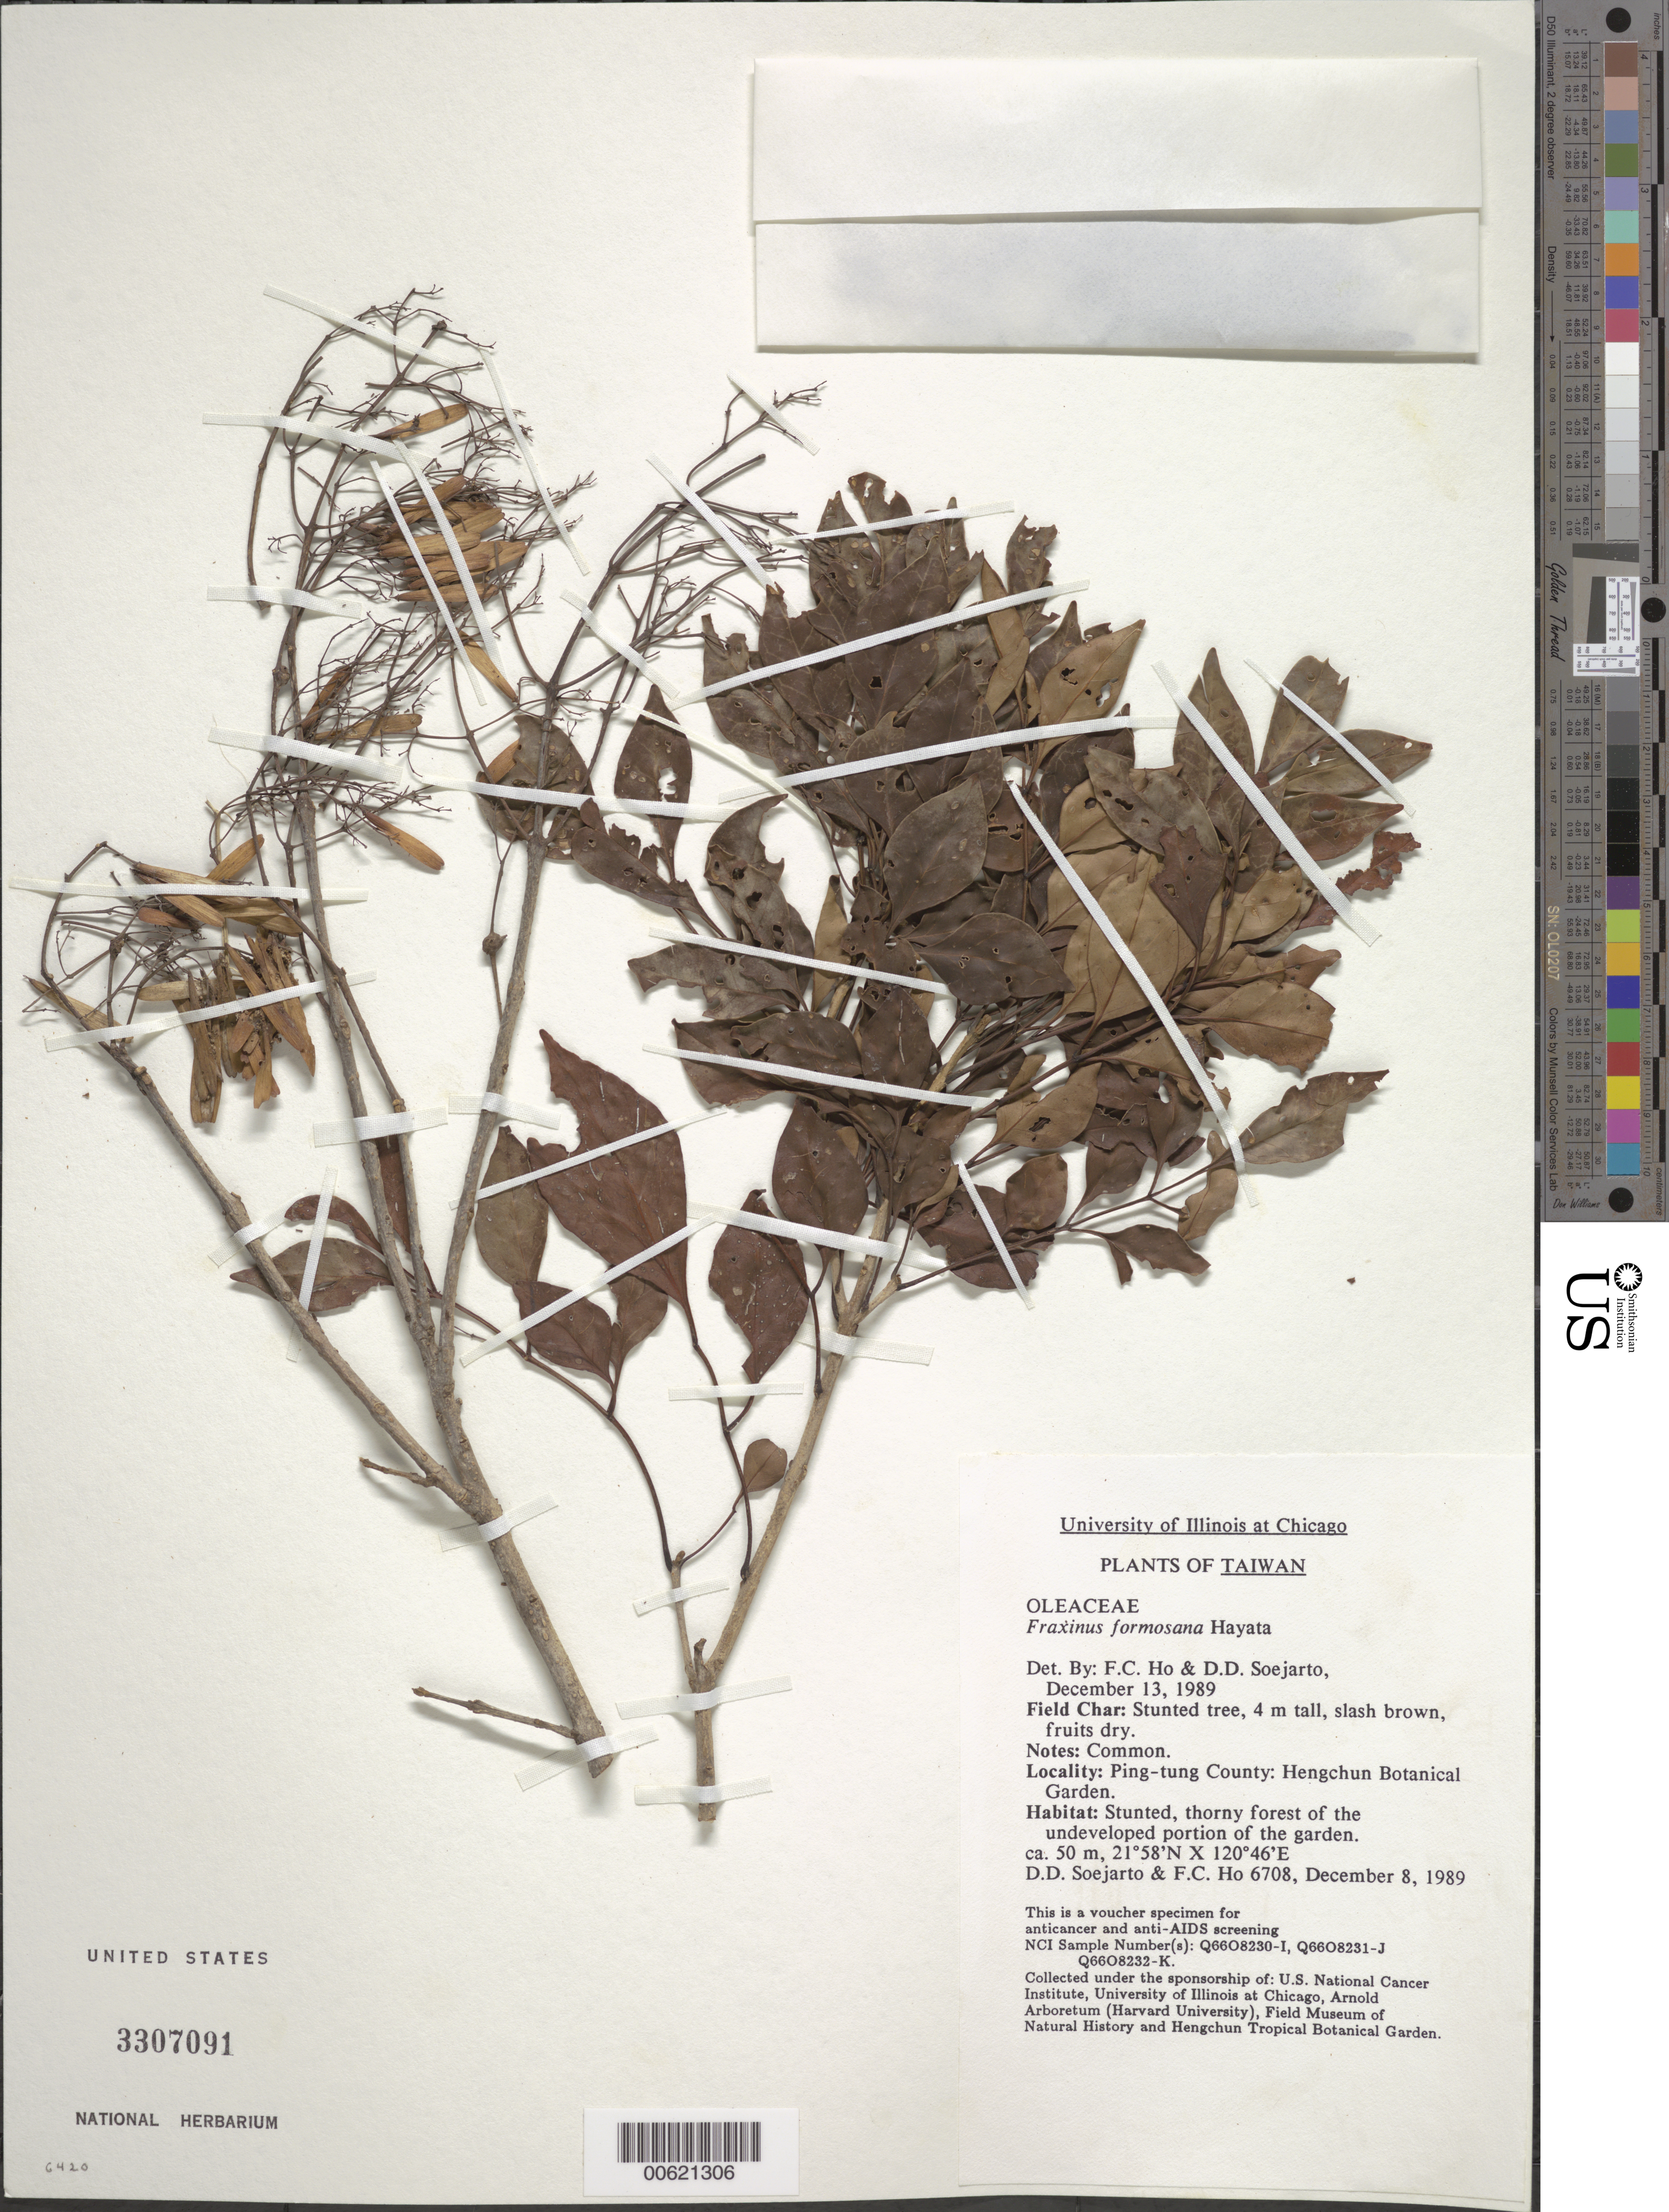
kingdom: Plantae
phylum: Tracheophyta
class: Magnoliopsida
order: Lamiales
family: Oleaceae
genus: Fraxinus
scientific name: Fraxinus formosana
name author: Hayata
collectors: F. Ho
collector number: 6708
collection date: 1989-12-08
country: Taiwan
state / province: Pingtung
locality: Hengchun Botanical Garden.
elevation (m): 50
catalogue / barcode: US 3307091